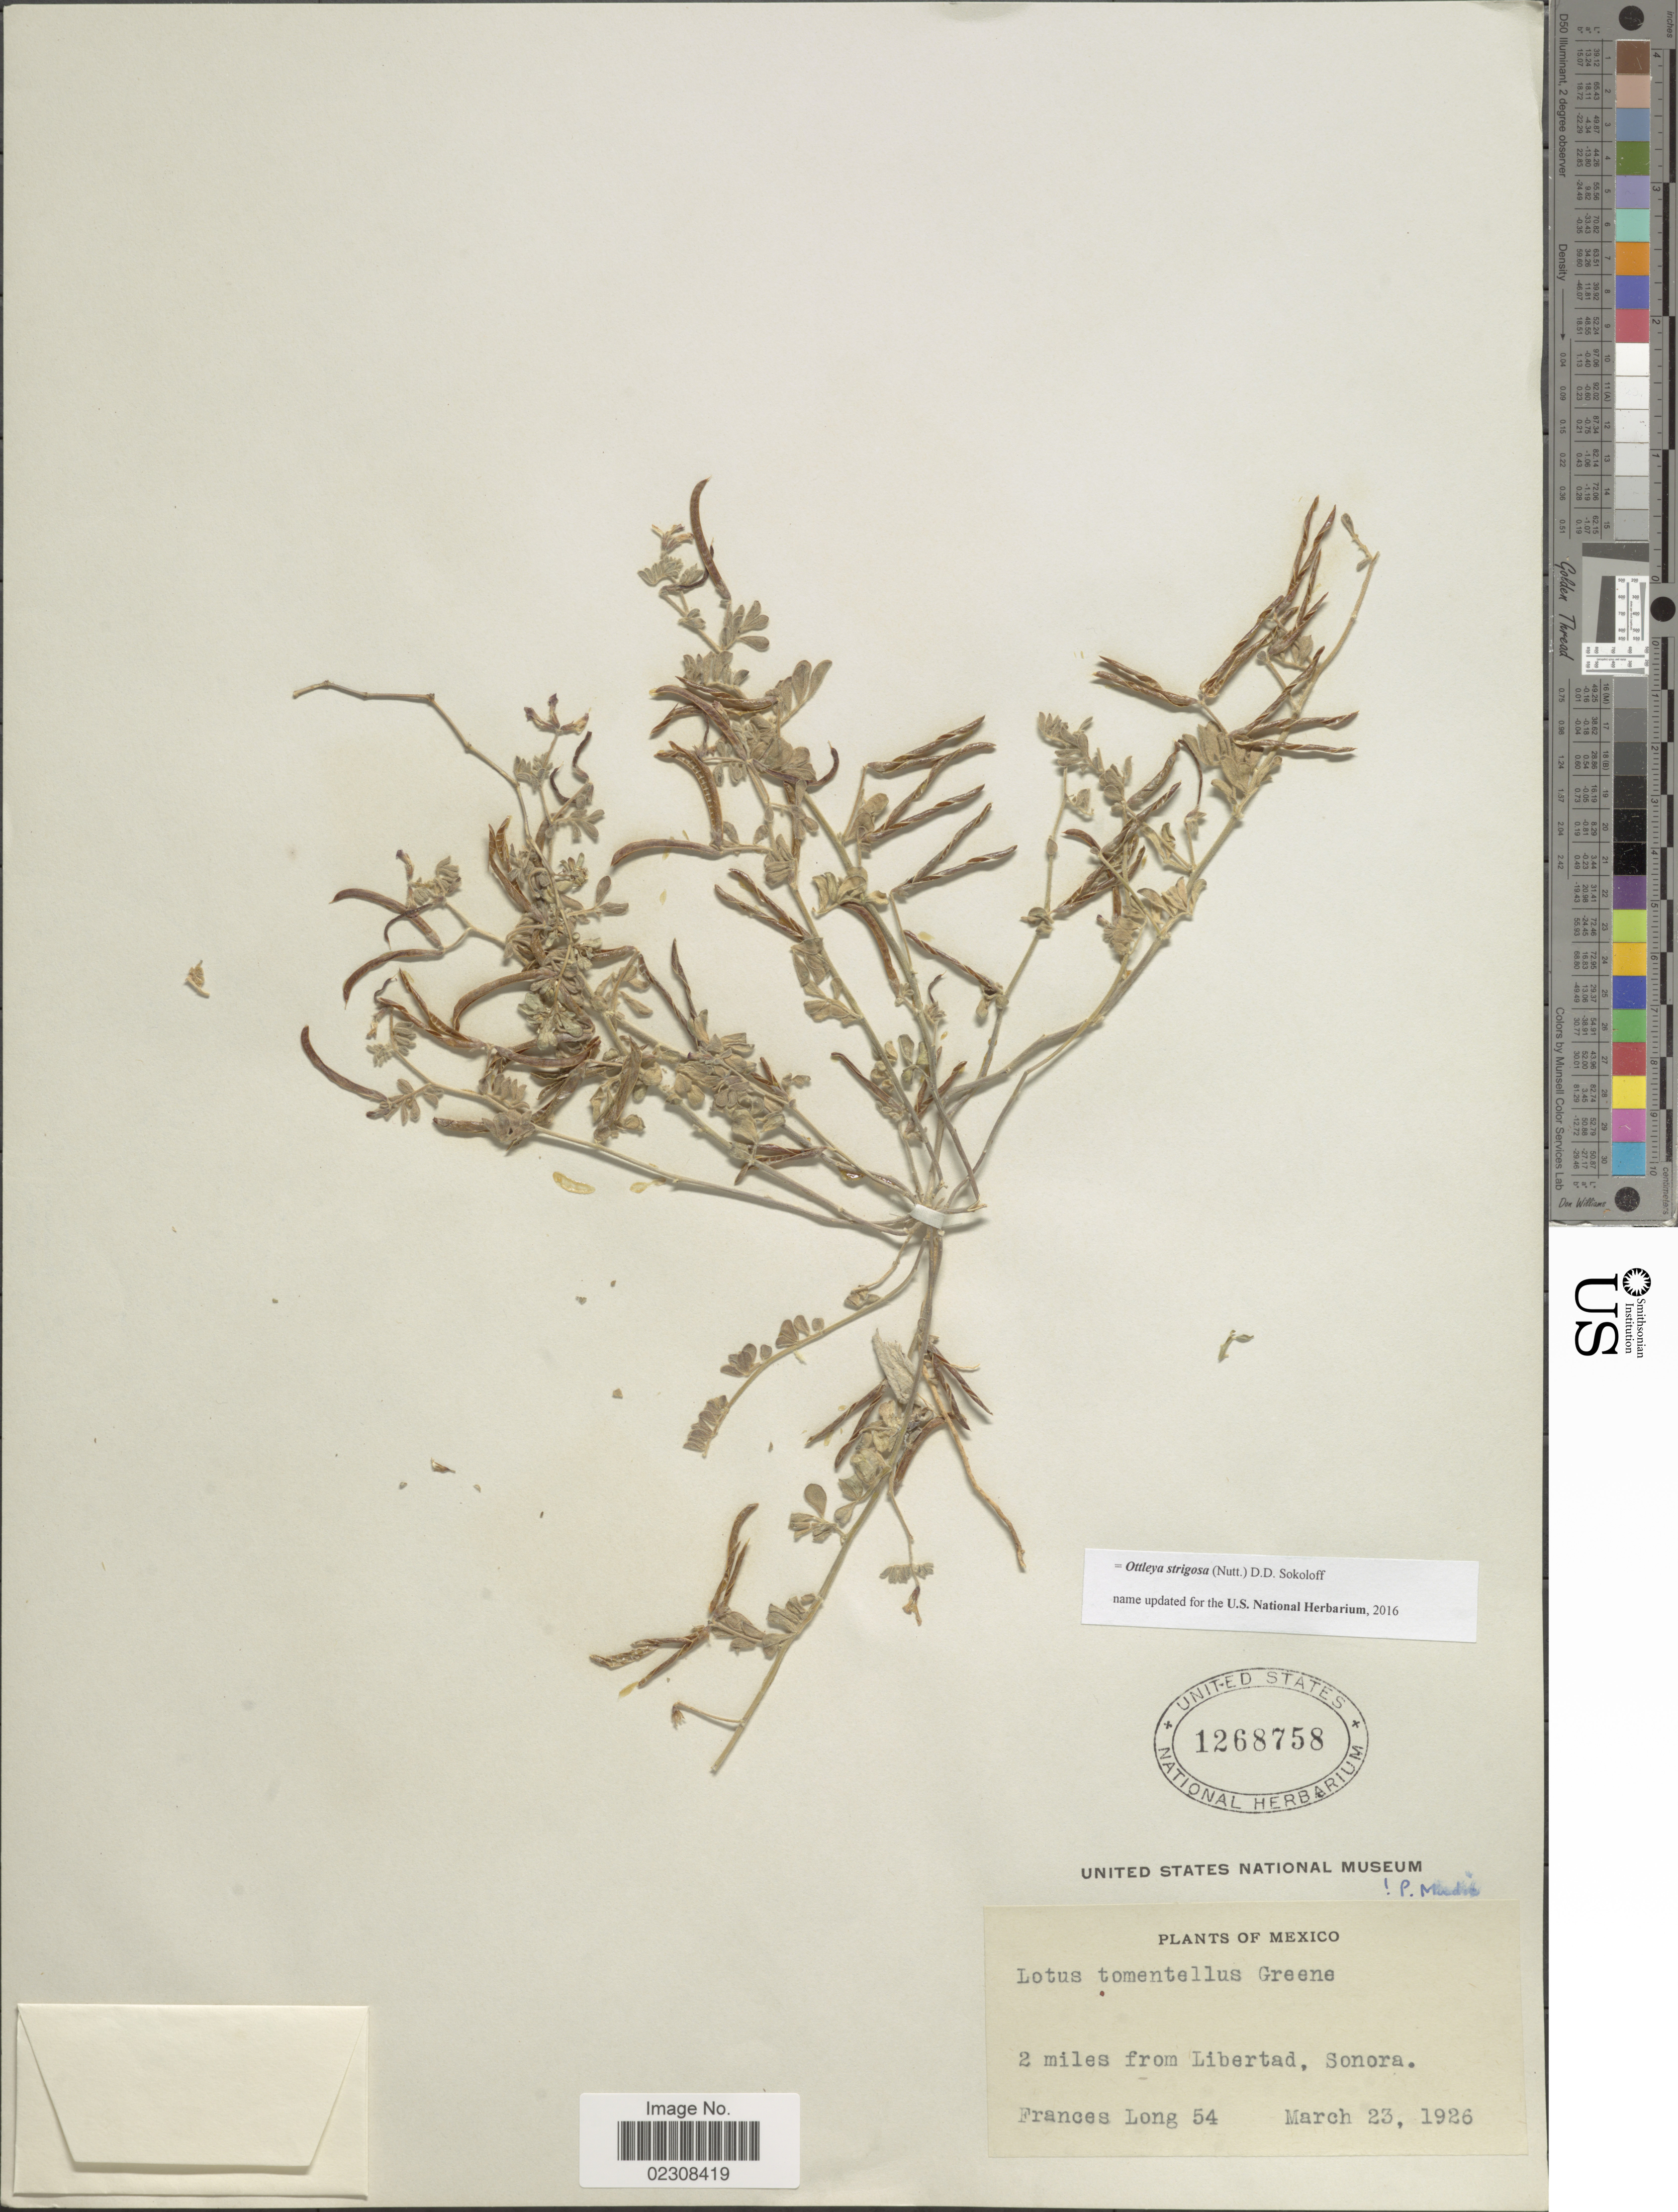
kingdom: Plantae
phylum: Tracheophyta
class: Magnoliopsida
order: Fabales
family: Fabaceae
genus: Ottleya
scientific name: Ottleya strigosa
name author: (Nutt.) D.D. Sokoloff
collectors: F. Long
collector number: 54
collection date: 1926-03-23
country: Mexico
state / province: Sonora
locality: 2 miles from Libertad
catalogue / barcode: US 1268758